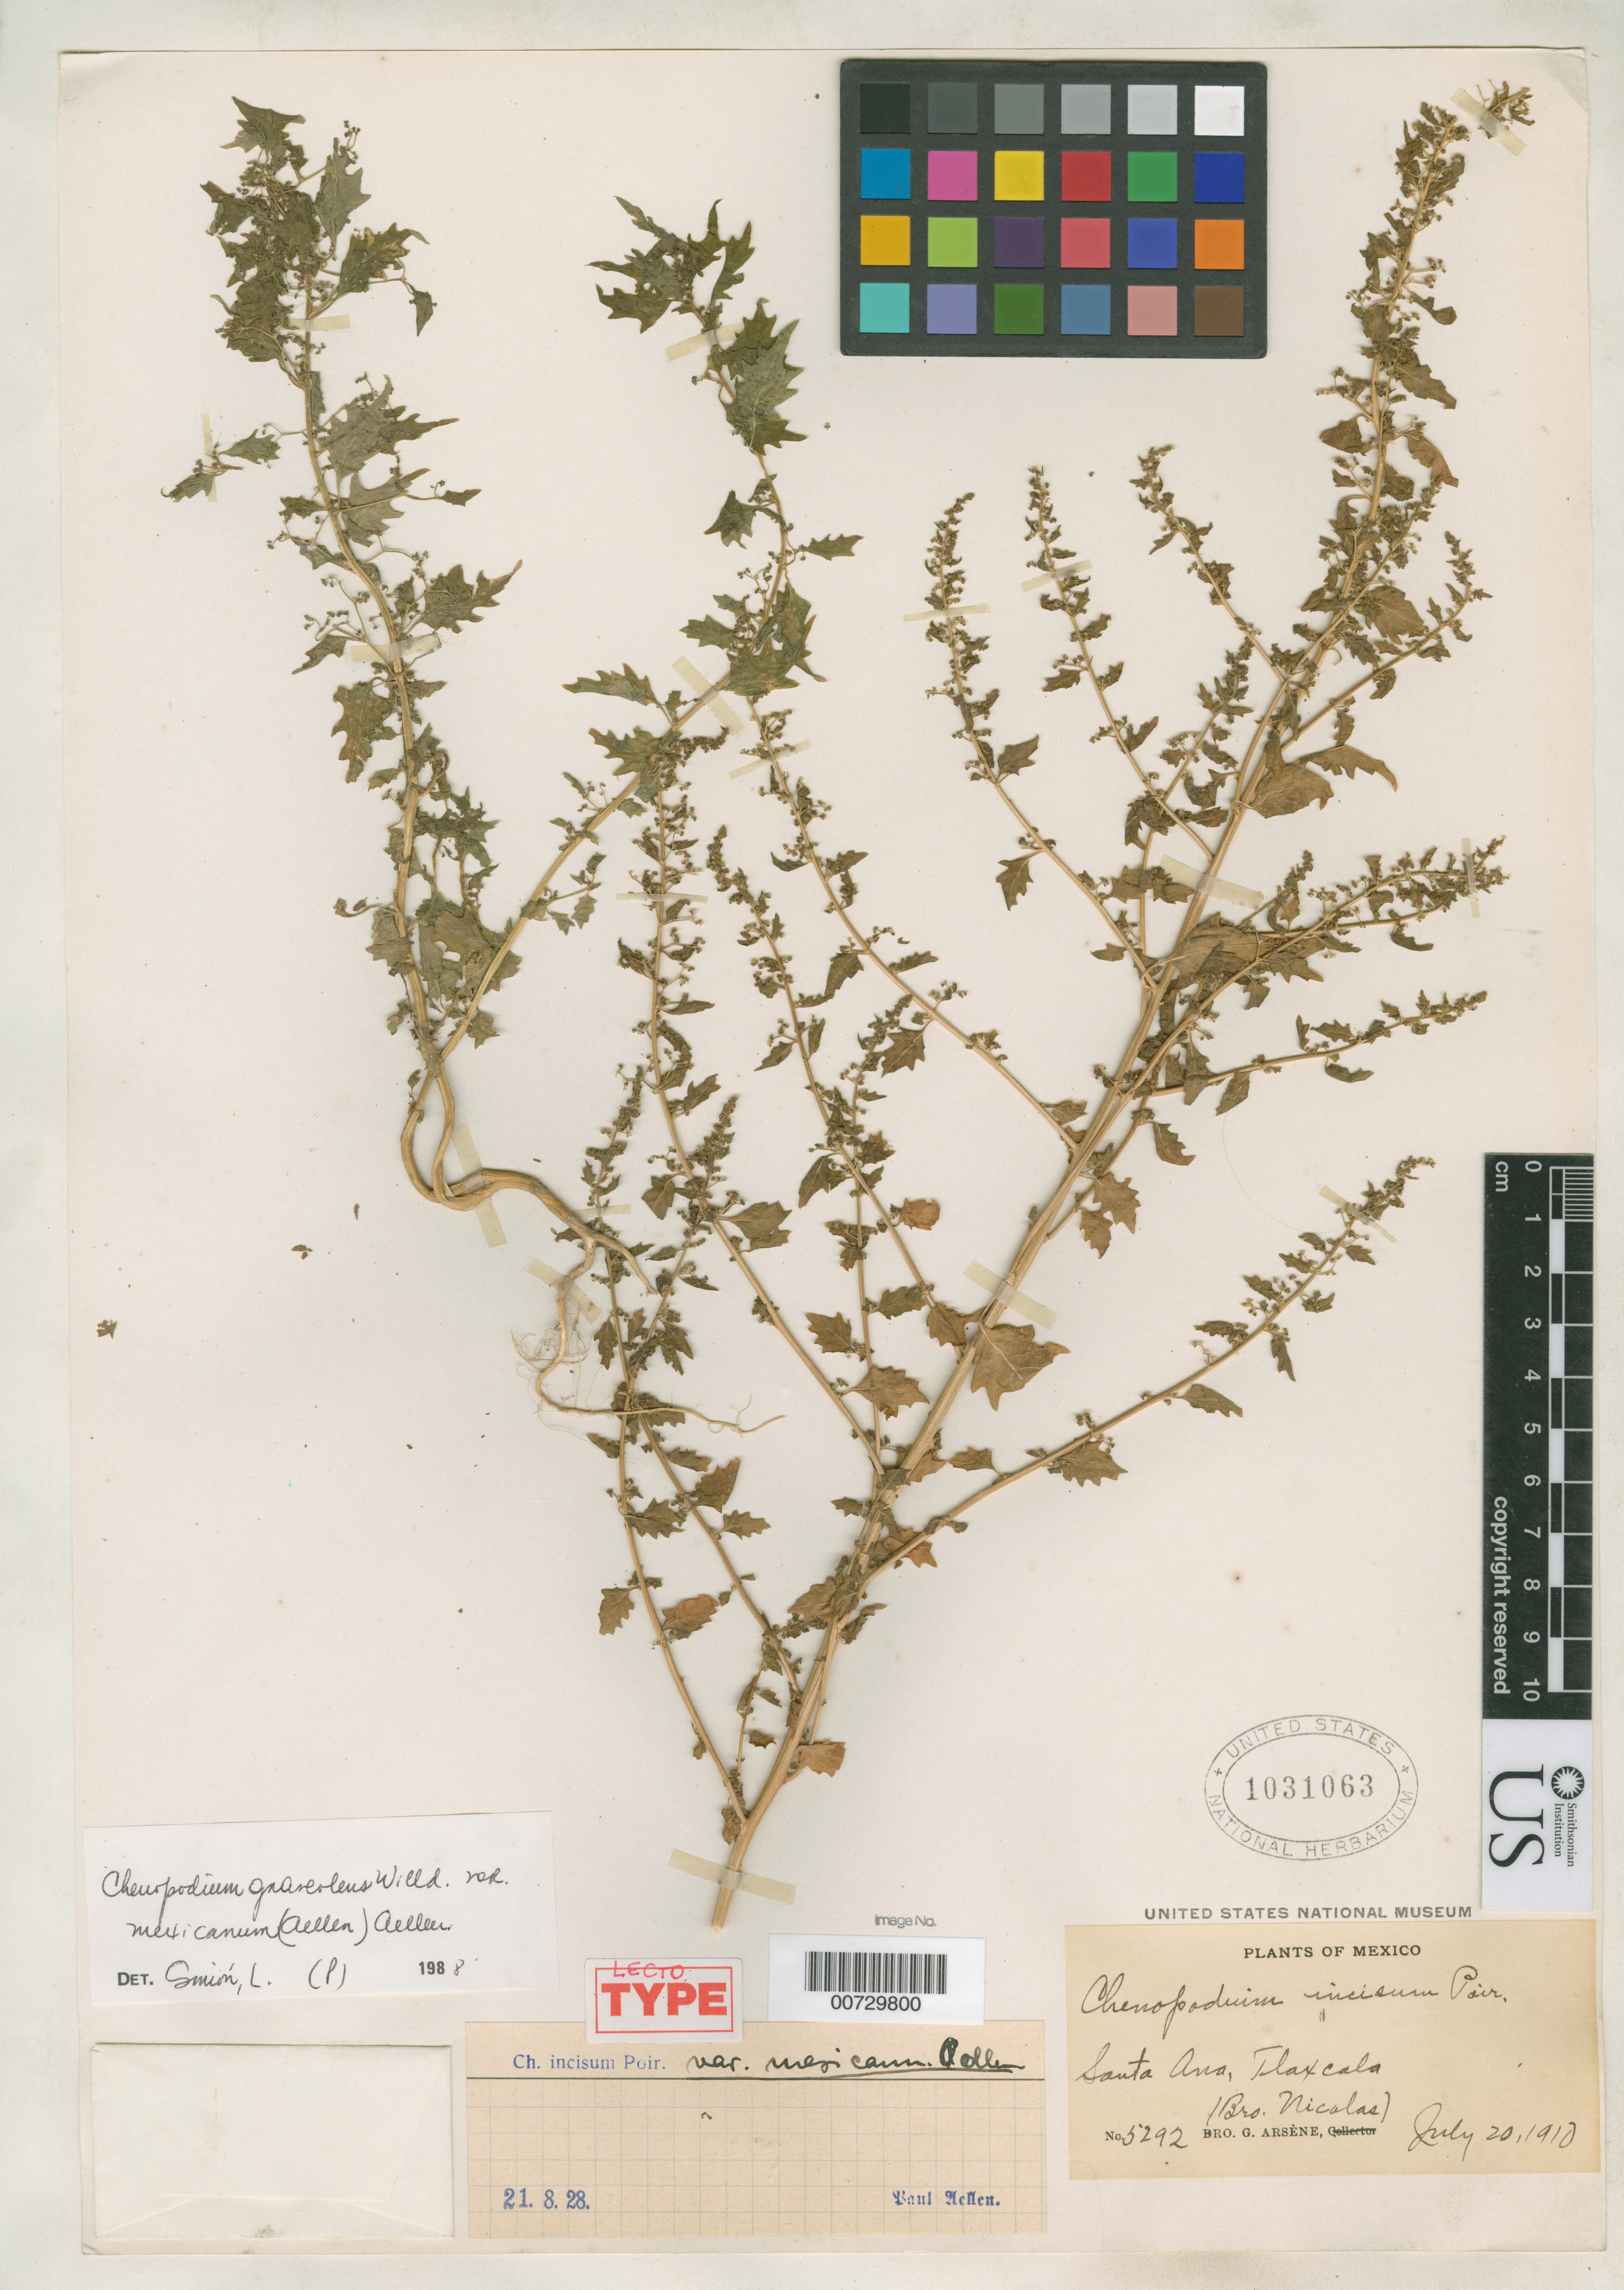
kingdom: Plantae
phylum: Tracheophyta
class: Magnoliopsida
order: Caryophyllales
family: Amaranthaceae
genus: Chenopodium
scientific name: Chenopodium incisum var. mexicanum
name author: Aellen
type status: Isosyntype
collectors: Bro. G. Arsène & B. Nicholas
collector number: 5292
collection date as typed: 20 Jul 1910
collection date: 1910-07-20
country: Mexico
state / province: Tlaxcala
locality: Santa Ana.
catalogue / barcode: US 1031063